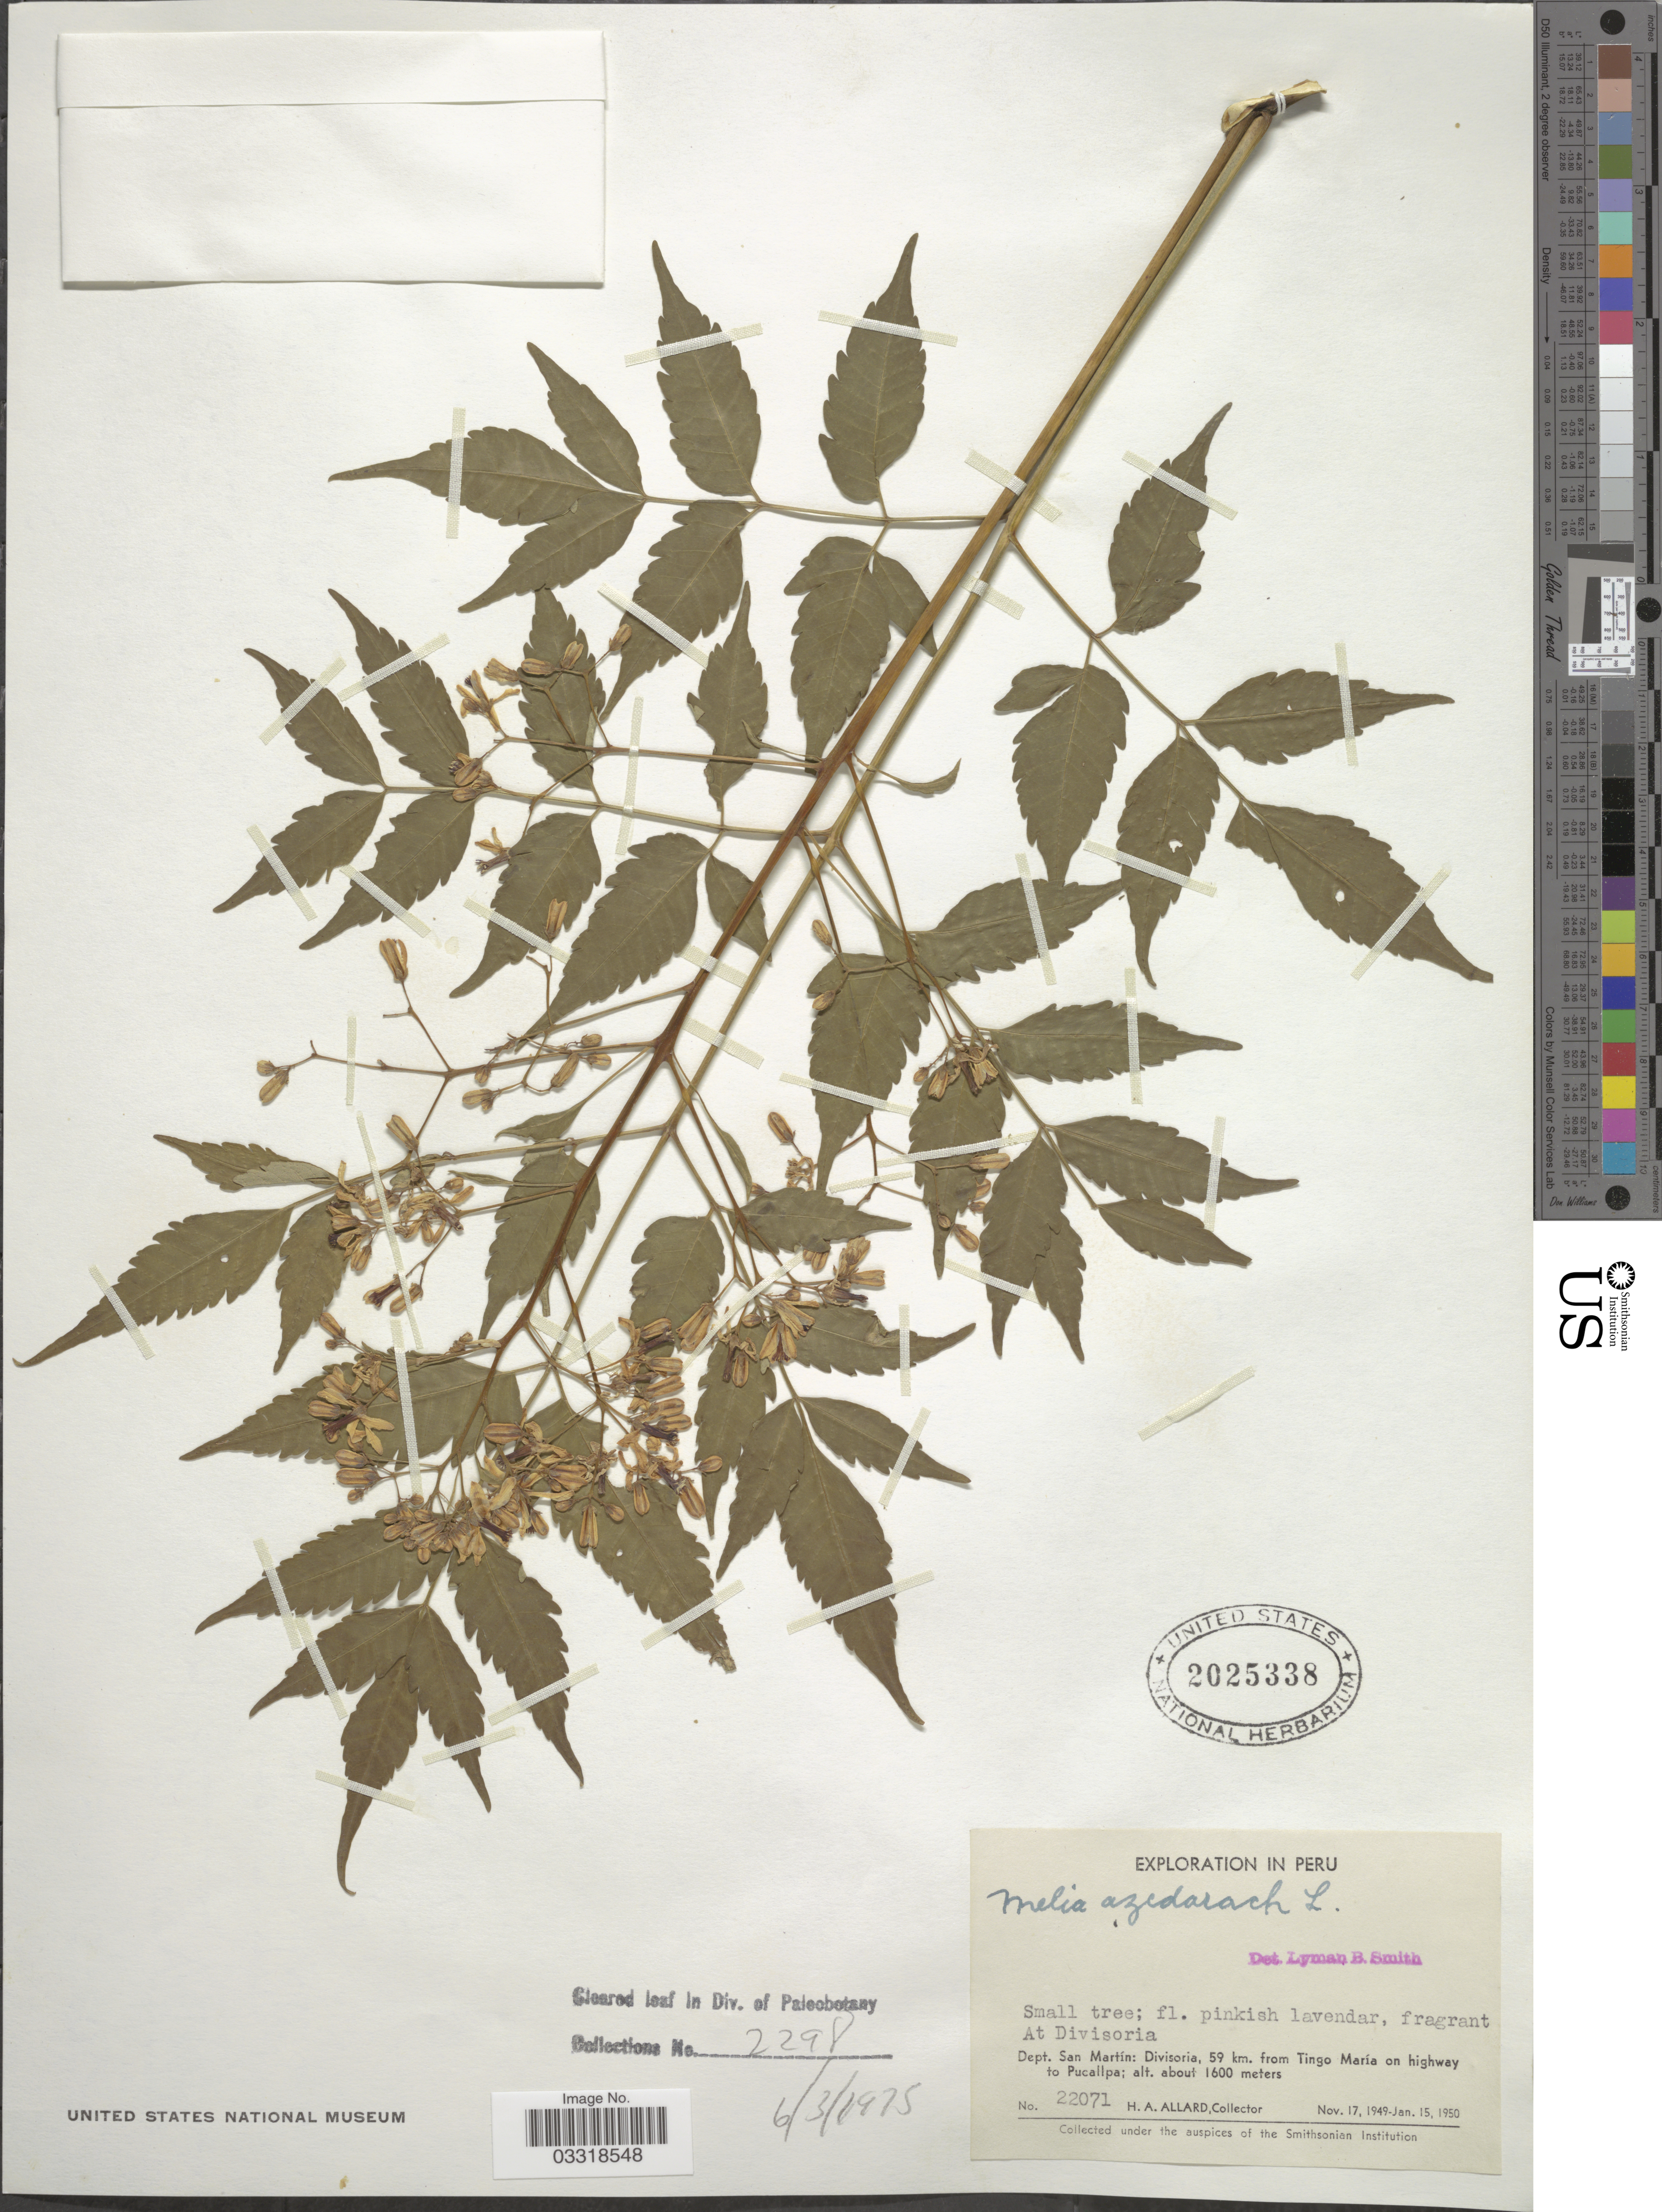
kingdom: Plantae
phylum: Tracheophyta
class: Magnoliopsida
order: Sapindales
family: Meliaceae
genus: Melia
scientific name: Melia azedarach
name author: L.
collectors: H. A. Allard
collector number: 22071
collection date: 1949-11-17/1950-01-15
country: Peru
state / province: San Martín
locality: At Divisoria. Dept. San Martín: Divisoria, 59 km. from Tingo María on highway to Pucallpa.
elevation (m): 1600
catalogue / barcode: US 2025338